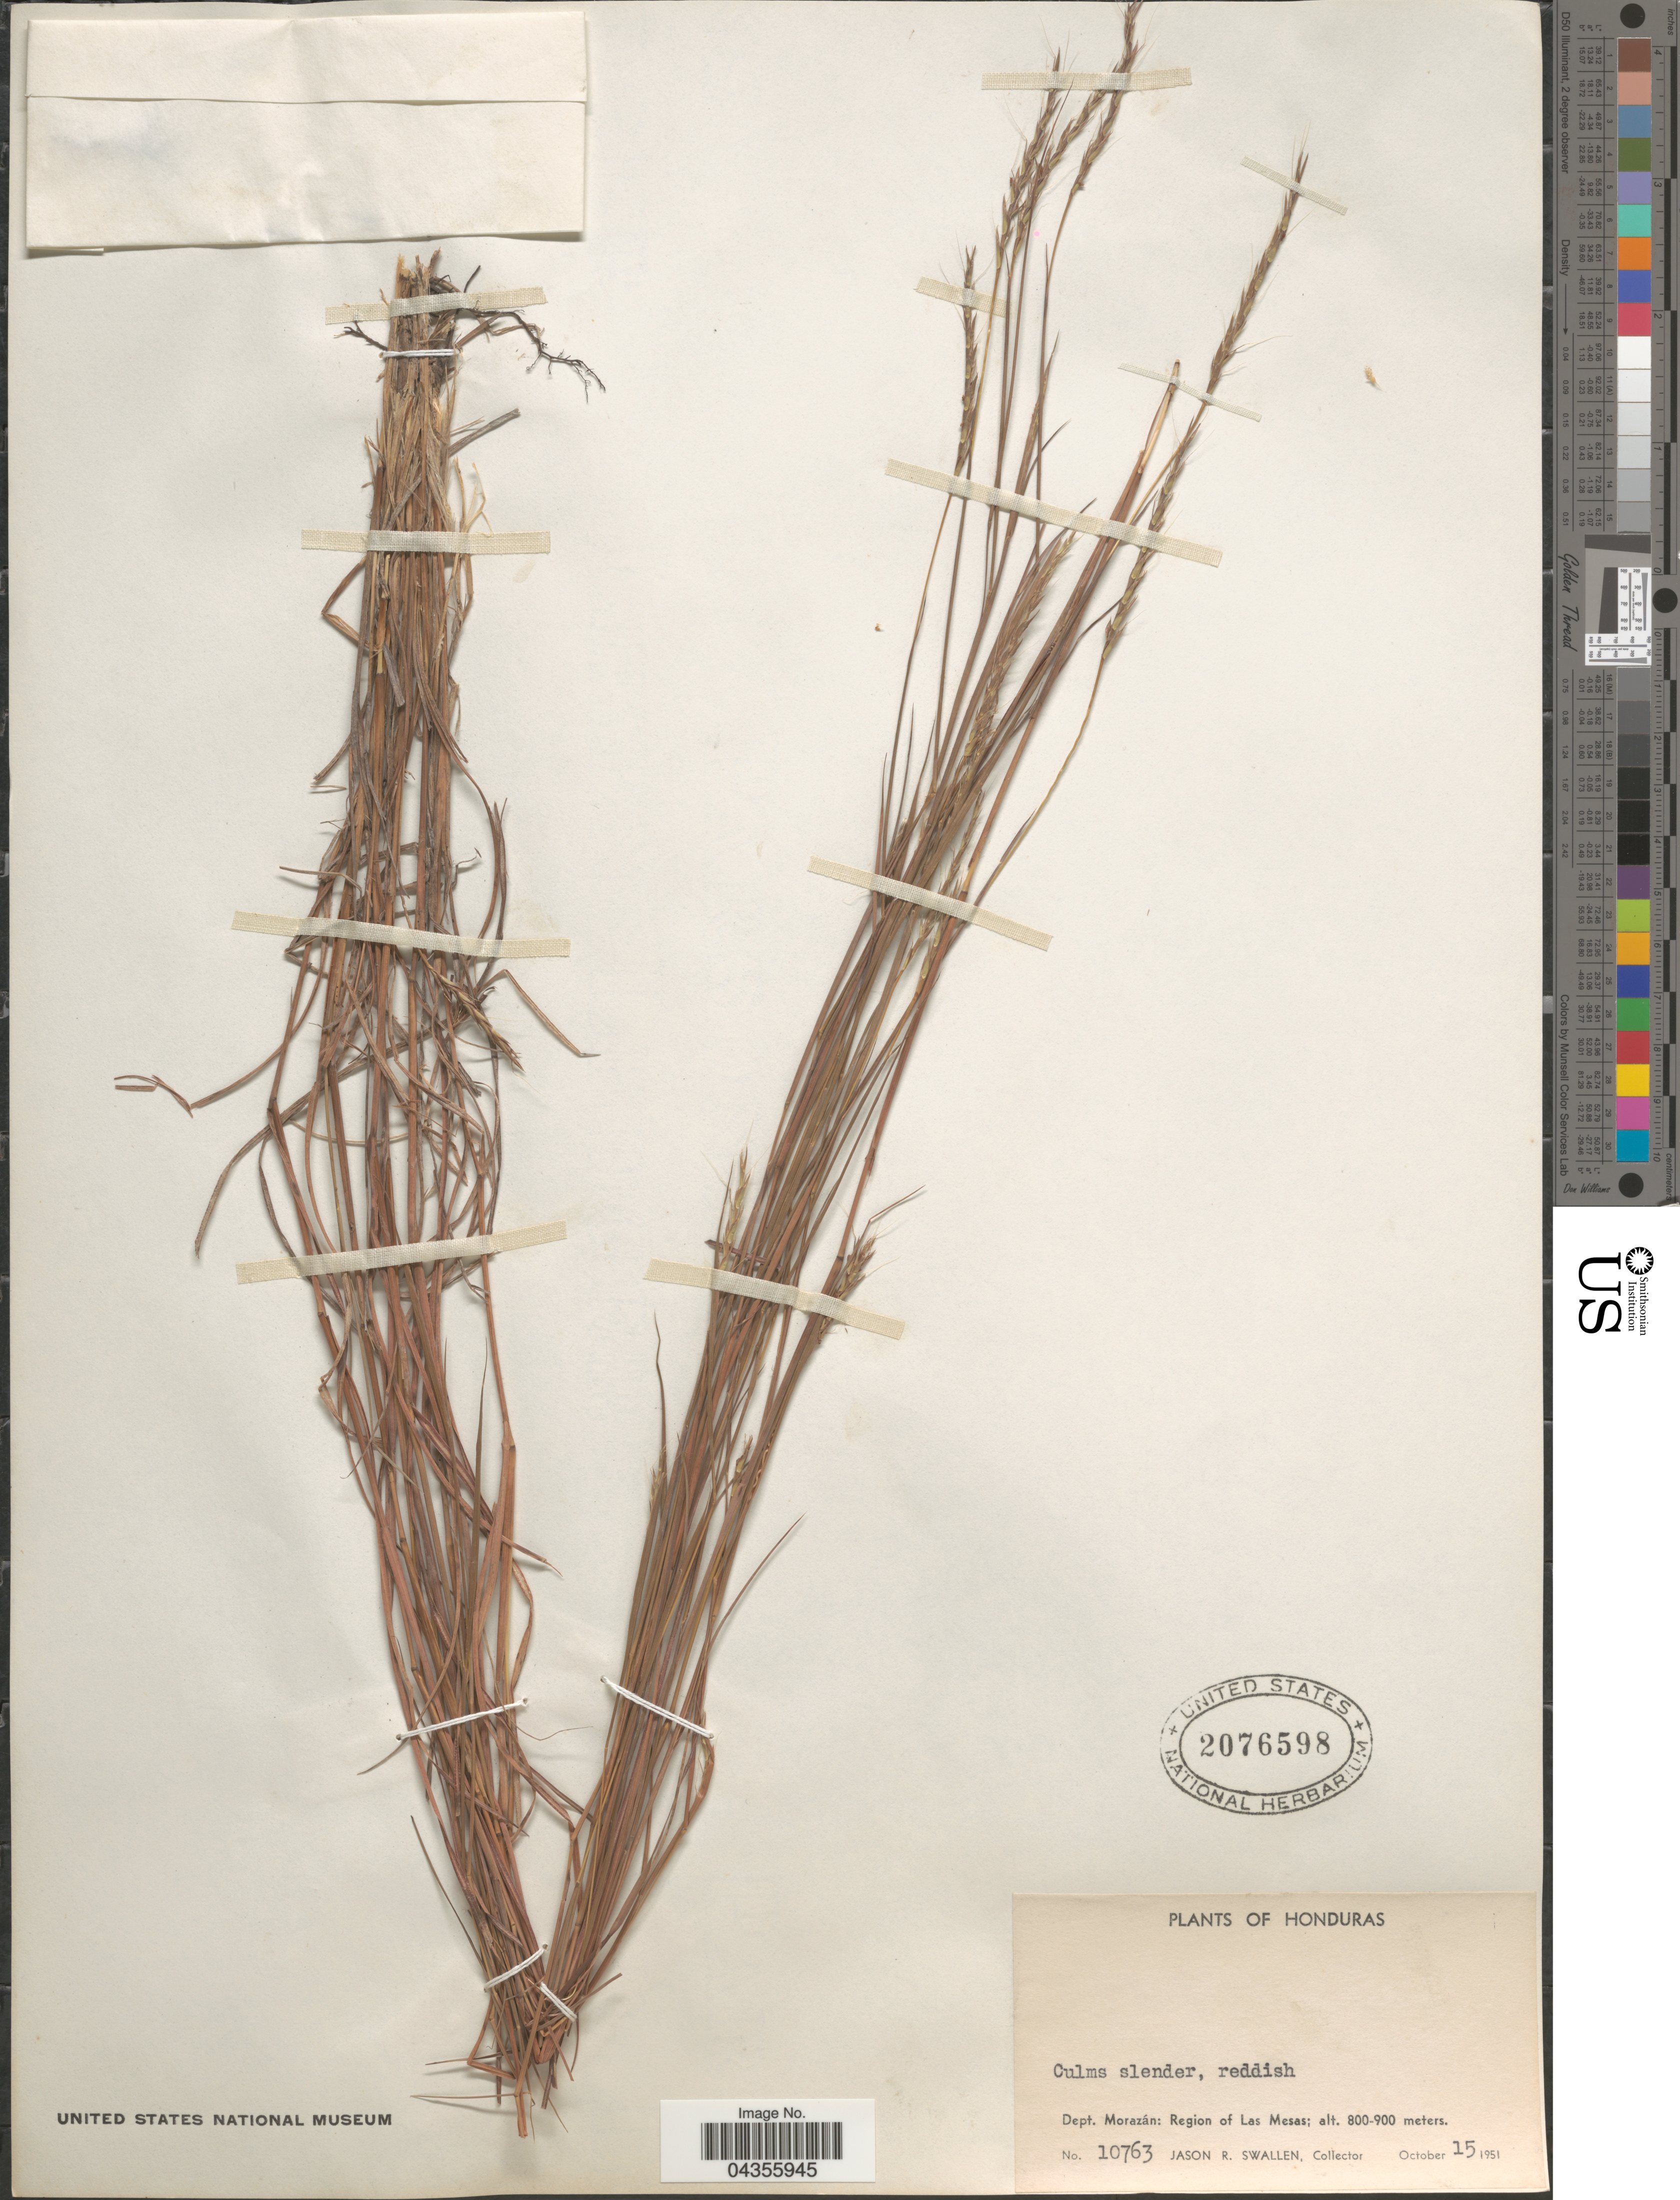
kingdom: Plantae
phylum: Tracheophyta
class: Liliopsida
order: Poales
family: Poaceae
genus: Schizachyrium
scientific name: Schizachyrium tenerum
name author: Nees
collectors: J. R. Swallen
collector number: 10763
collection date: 1951-10-15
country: Honduras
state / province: Fco. Morazán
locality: Dept. Morazán: Region of Las Mesas.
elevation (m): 800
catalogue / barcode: US 2076598